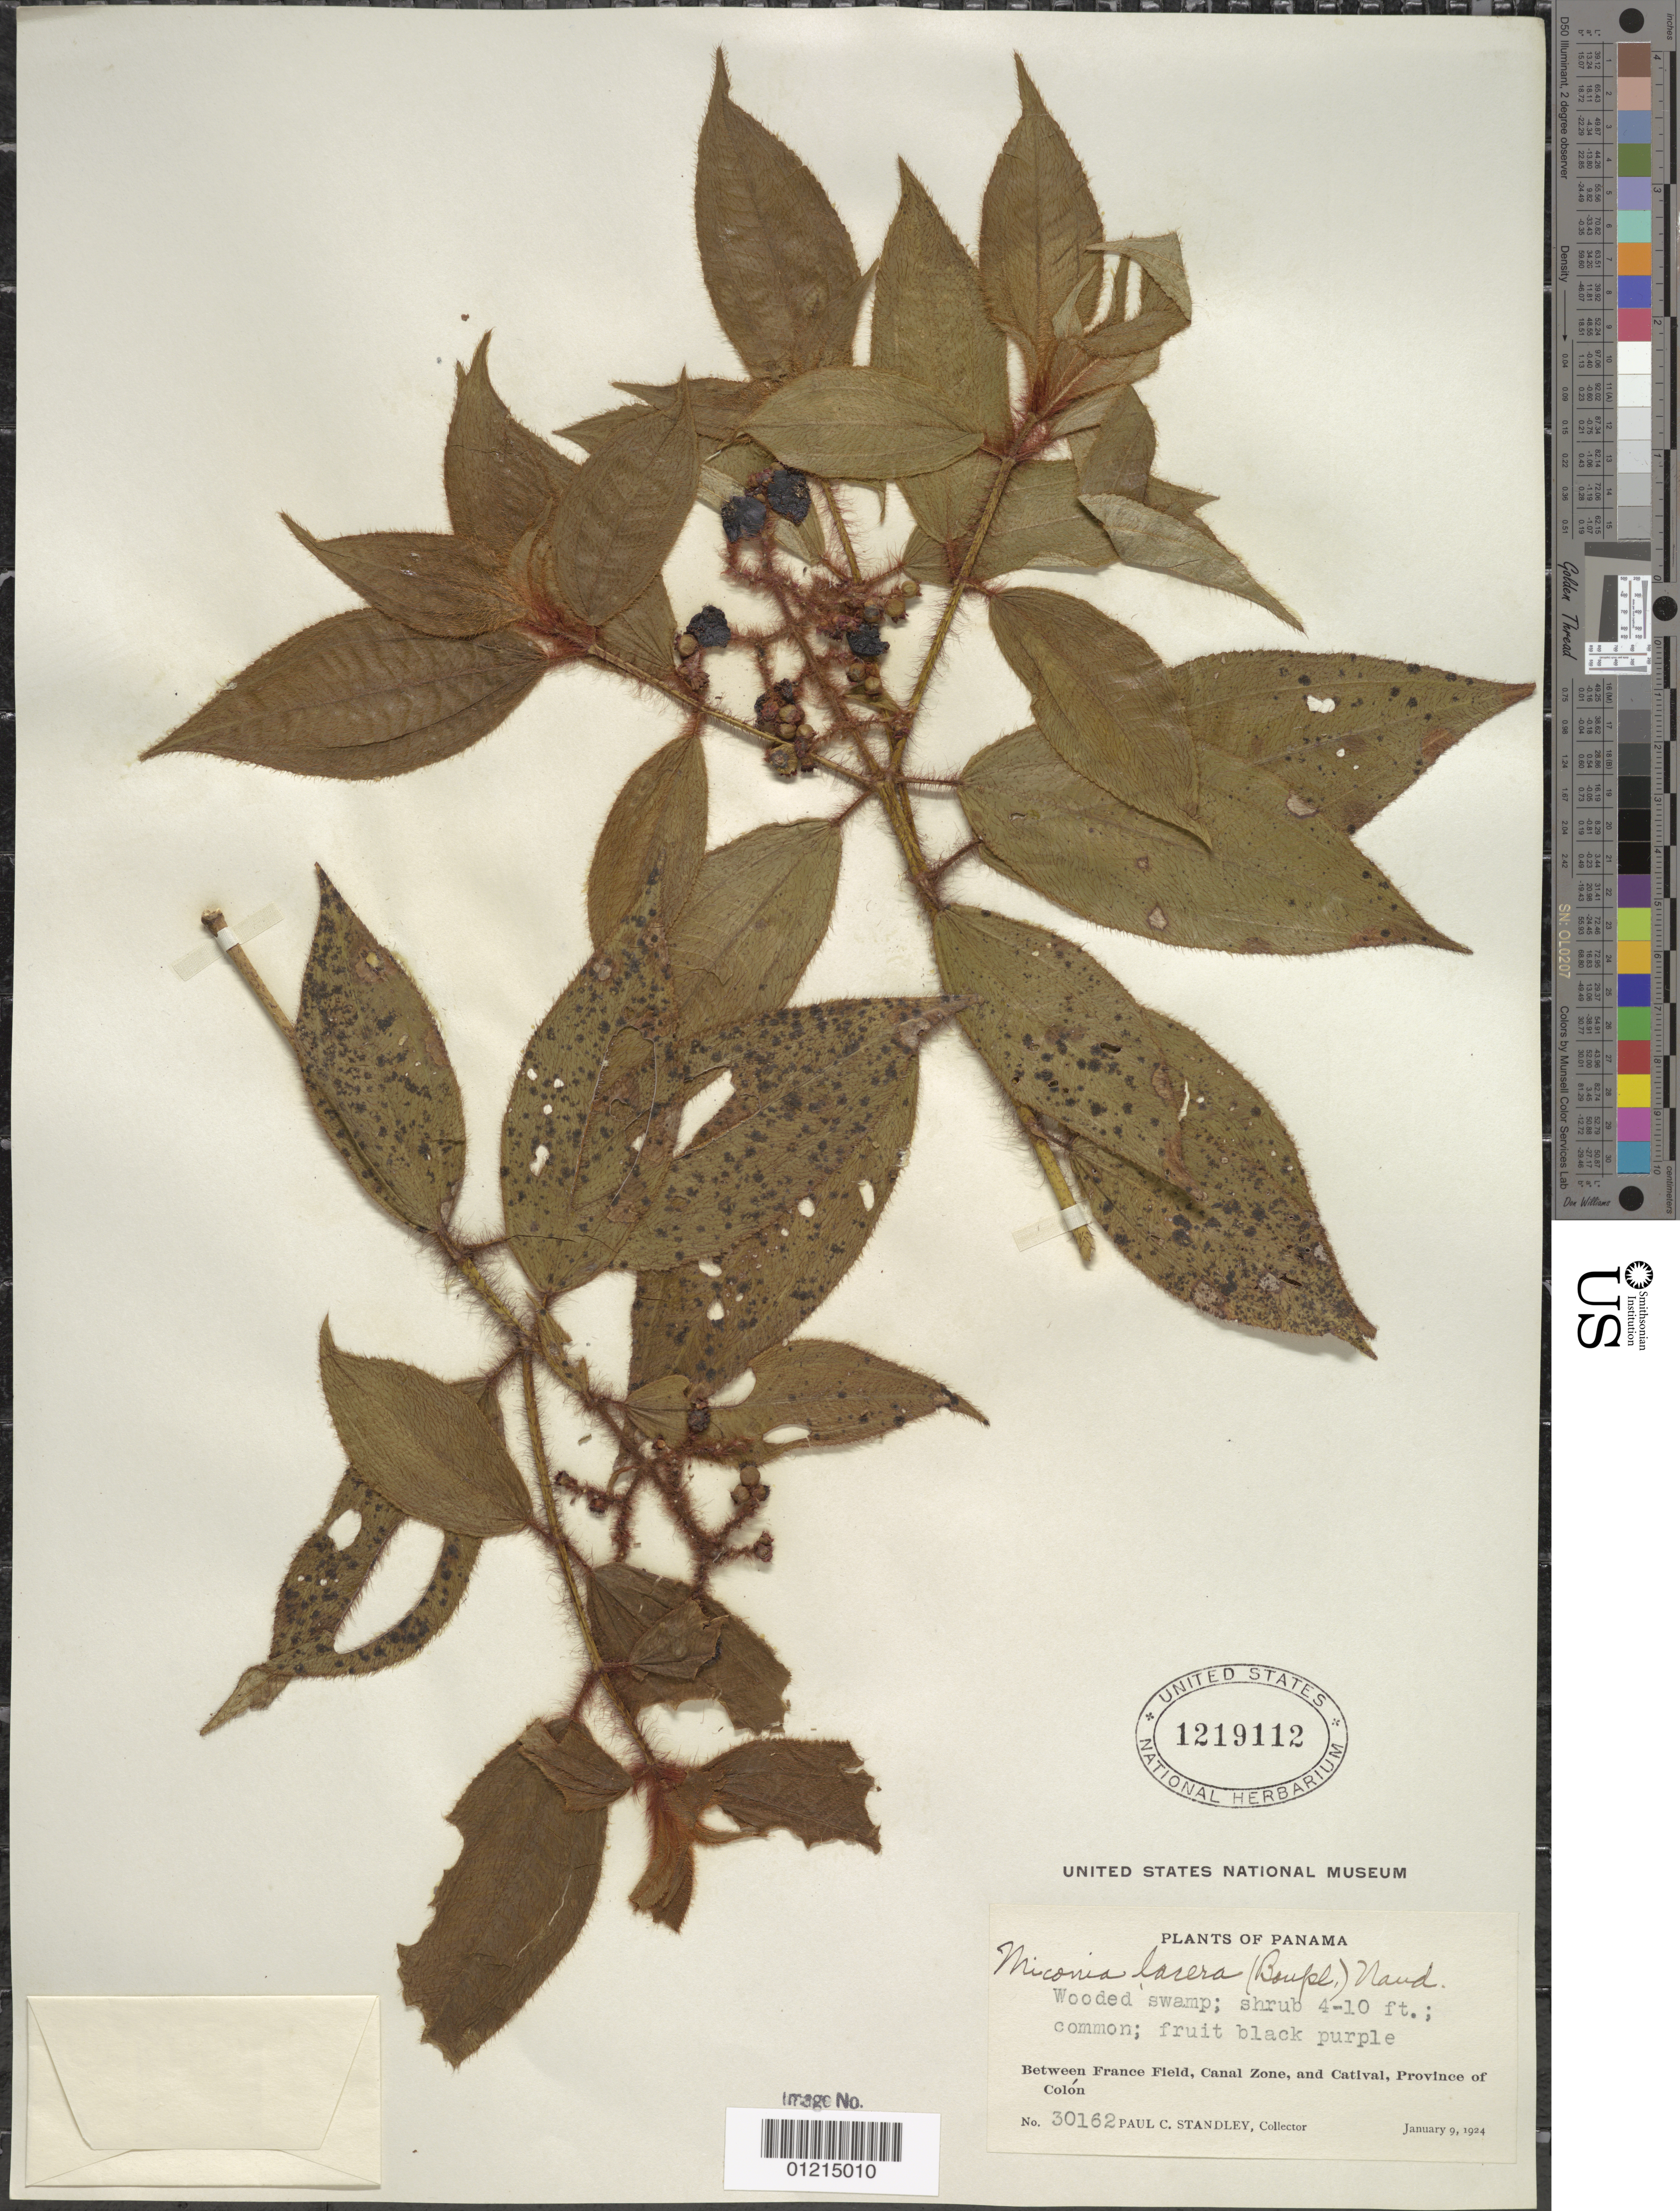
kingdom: Plantae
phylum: Tracheophyta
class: Magnoliopsida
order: Myrtales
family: Melastomataceae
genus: Miconia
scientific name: Miconia lacera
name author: (Bonpl.) Naudin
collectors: P. C. Standley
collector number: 30162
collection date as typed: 09 Jan 1924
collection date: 1924-01-09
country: Panama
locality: Between France Field, Canal Zone, and Catival, Province of Colón.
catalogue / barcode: US 1219112